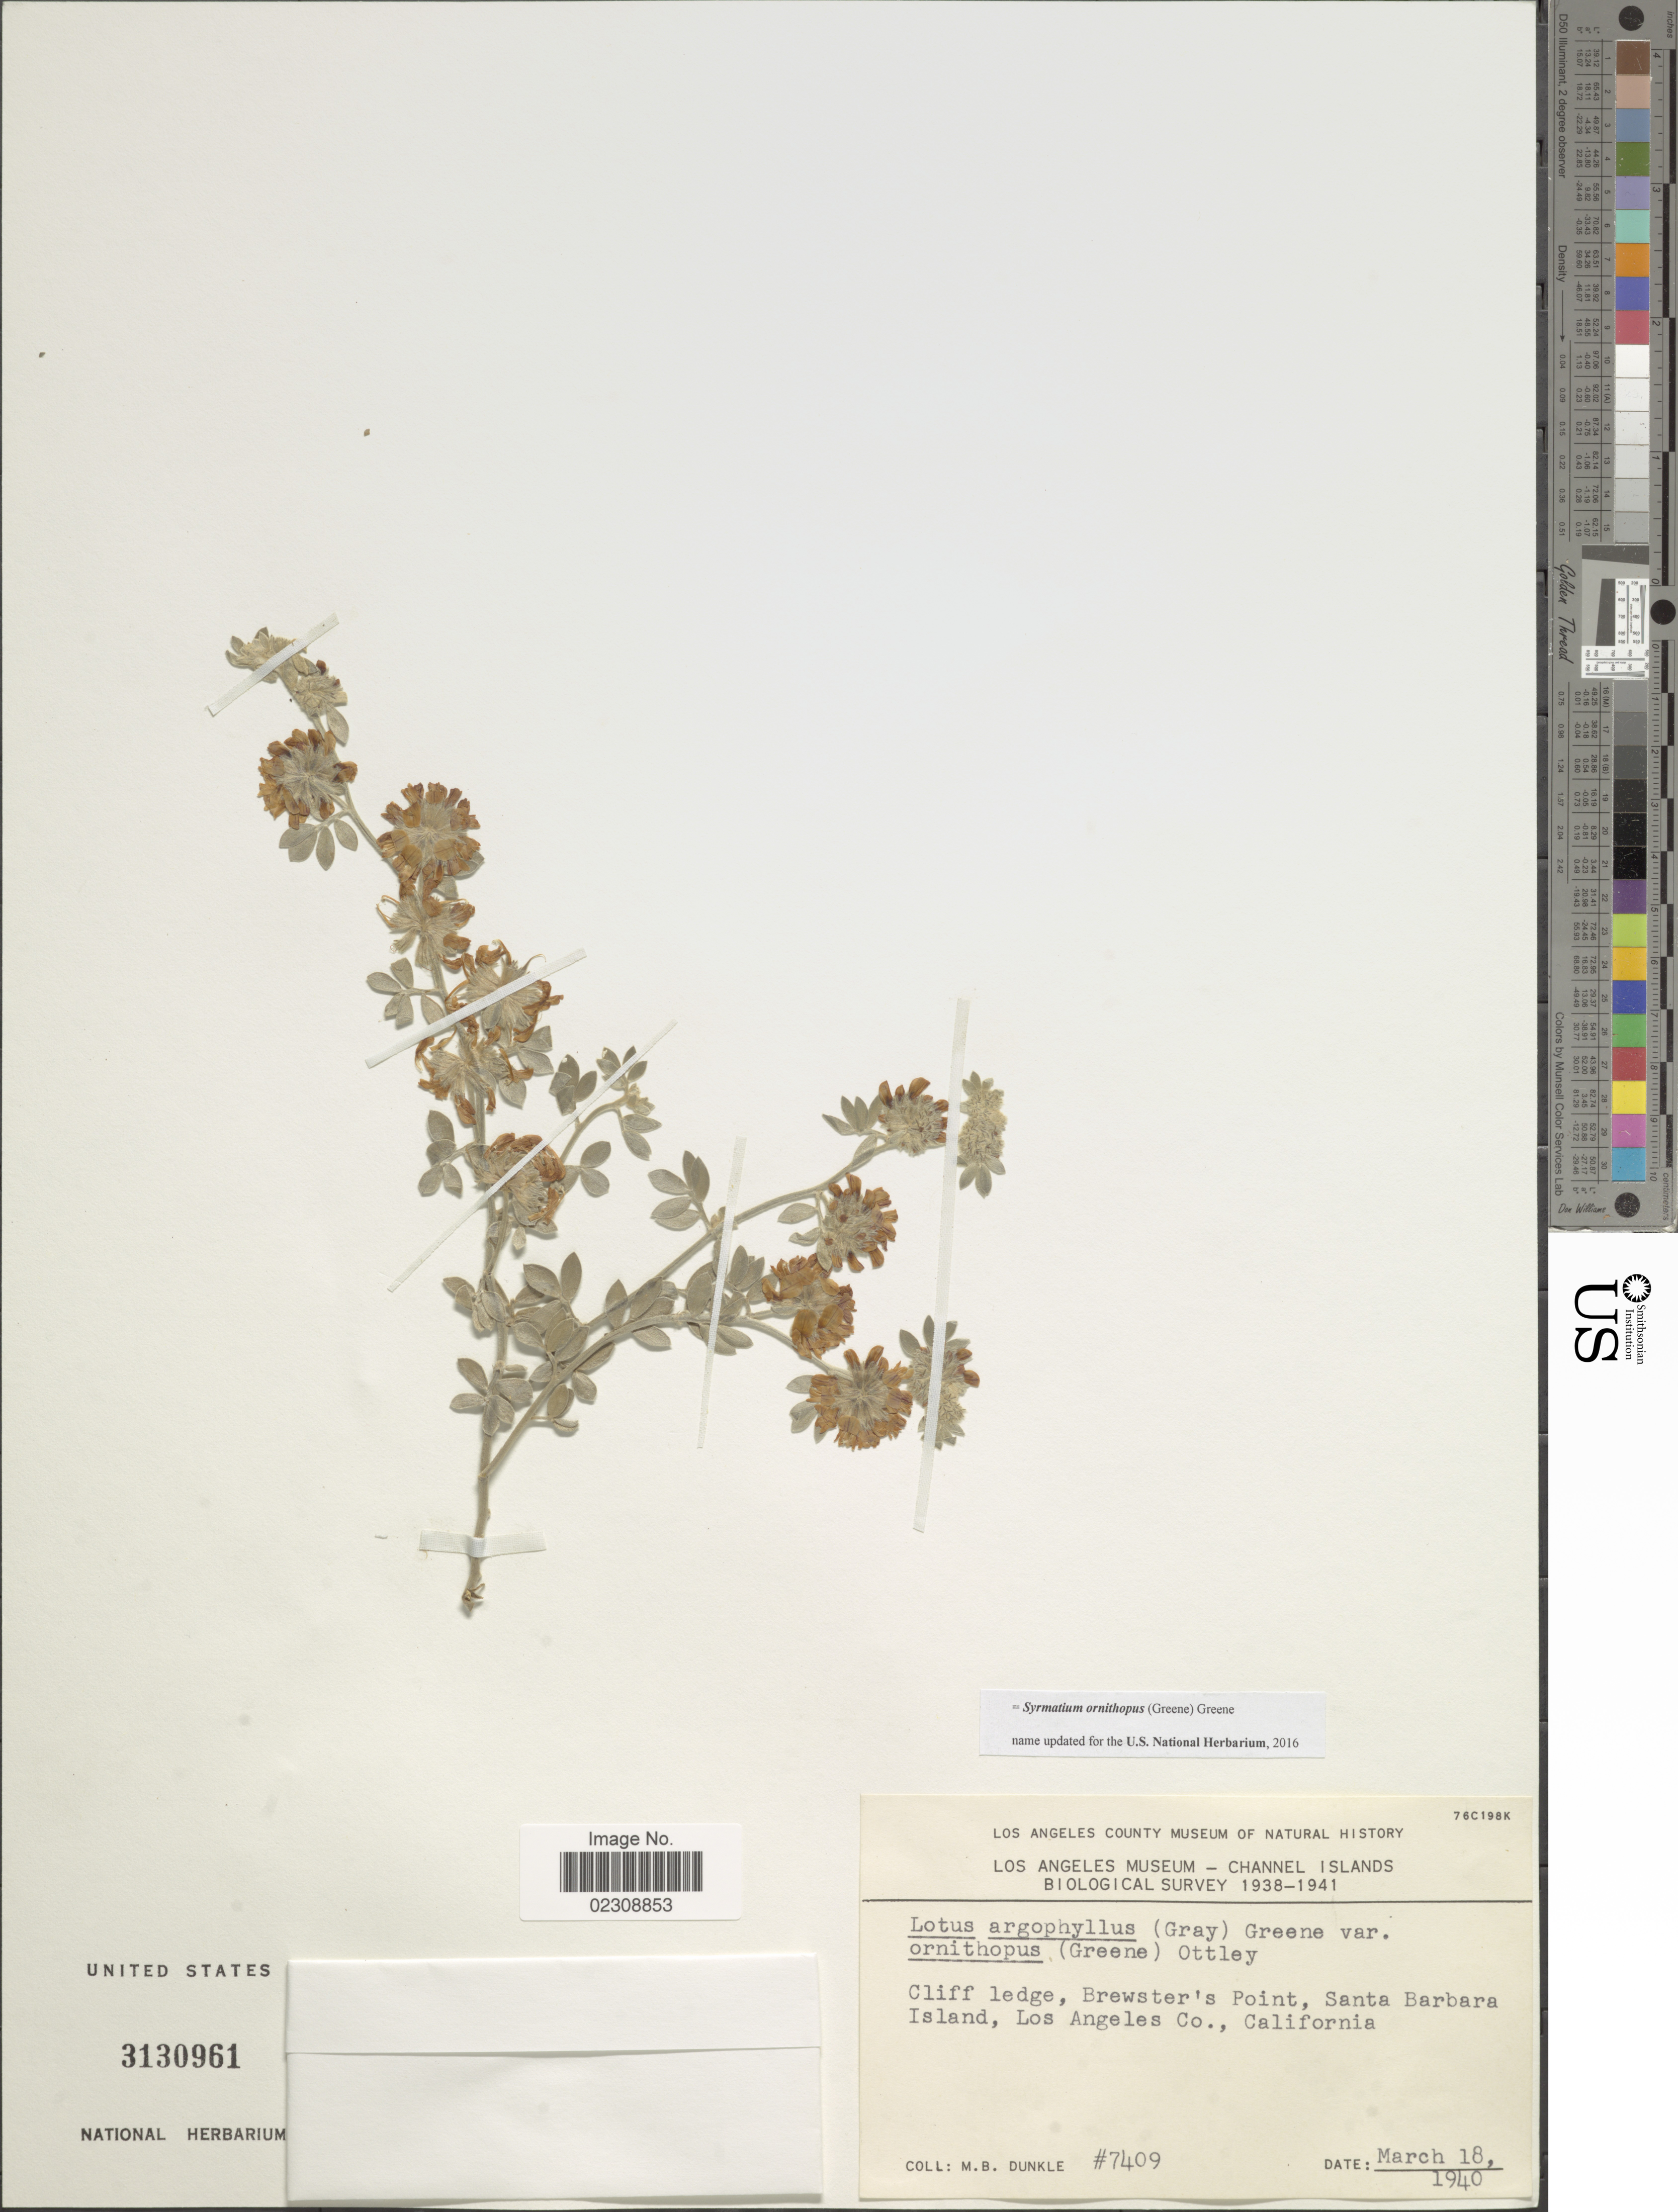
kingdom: Plantae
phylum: Tracheophyta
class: Magnoliopsida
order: Fabales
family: Fabaceae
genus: Syrmatium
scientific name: Syrmatium ornithopus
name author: (Greene) Greene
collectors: M. Dunkle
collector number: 7409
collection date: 1940-03-18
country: United States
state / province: California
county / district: Los Angeles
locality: Cliff Ledge, Brewster's Point, Santa Barbara Island, Los Angeles Co.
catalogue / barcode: US 3130961